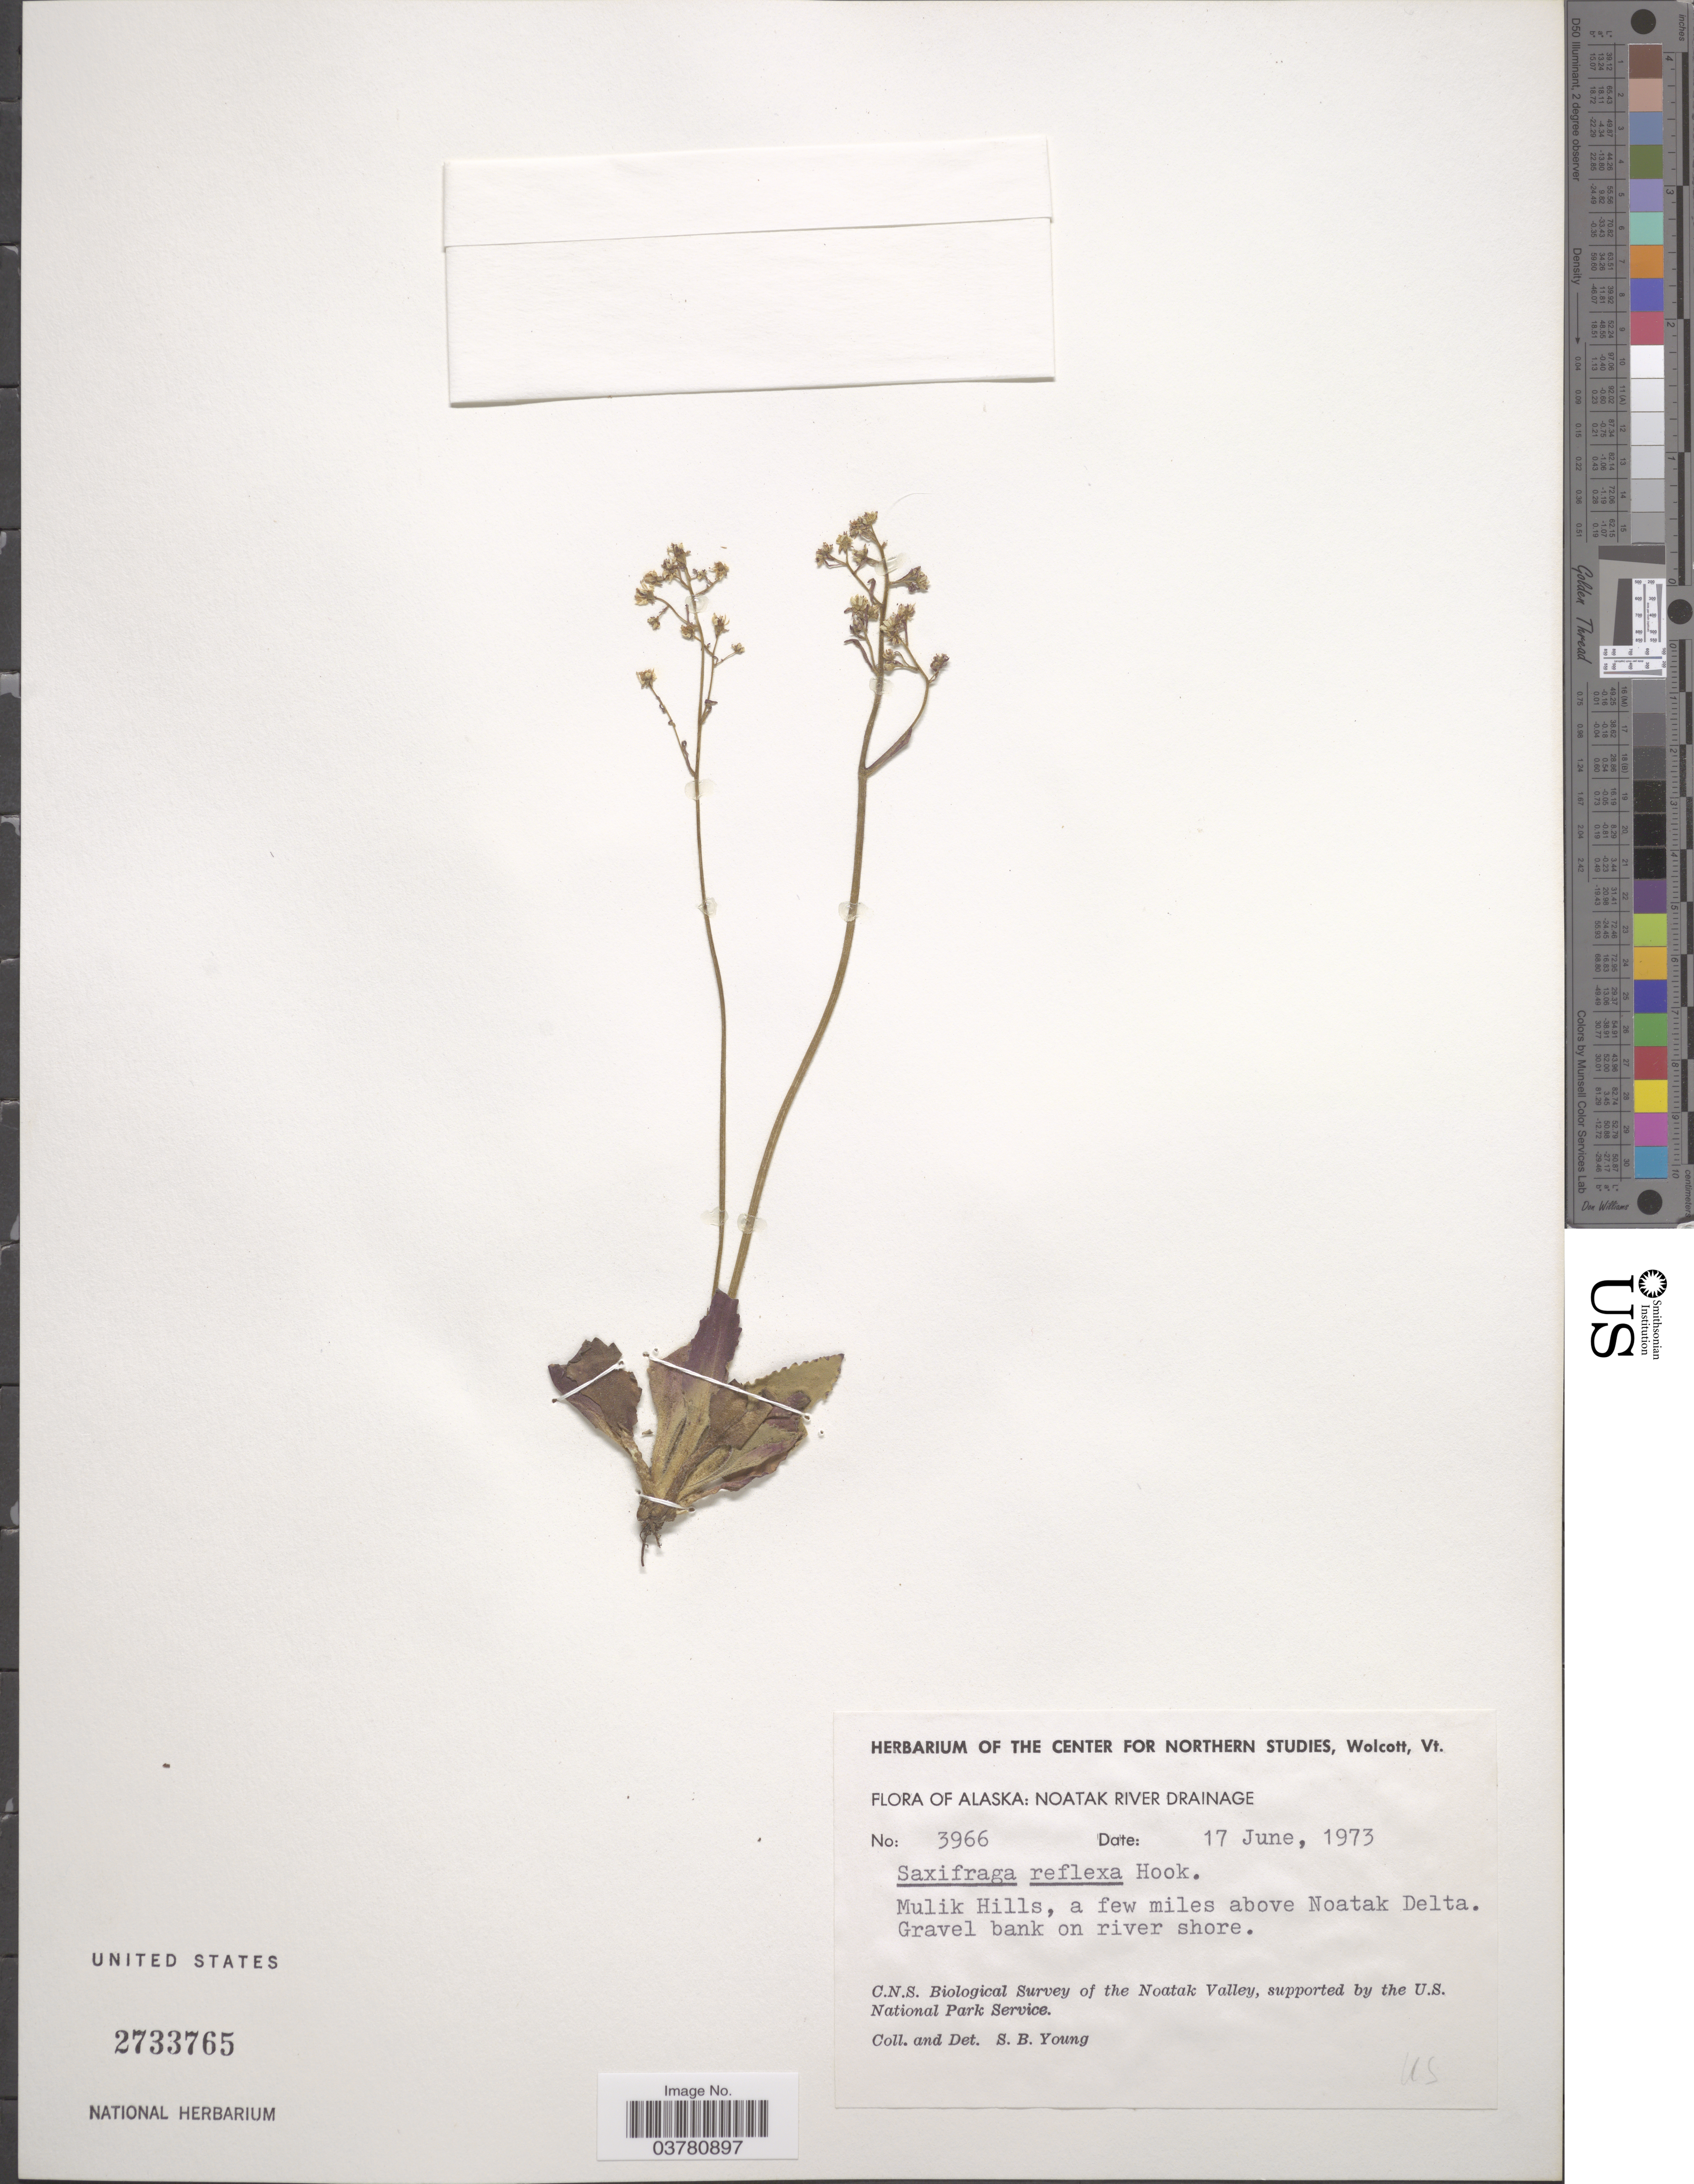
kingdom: Plantae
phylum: Tracheophyta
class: Magnoliopsida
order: Saxifragales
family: Saxifragaceae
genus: Micranthes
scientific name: Micranthes reflexa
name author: (Hook.) Small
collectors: S. Young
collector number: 3966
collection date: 1973-06-17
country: United States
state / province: Alaska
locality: Noatak River Drainage. Mulik Hills, a few miles above Noatak Delta. Gravel bank on river shore. C.N.S. Biological Survey of the Noatak Valley.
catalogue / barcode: US 2733765